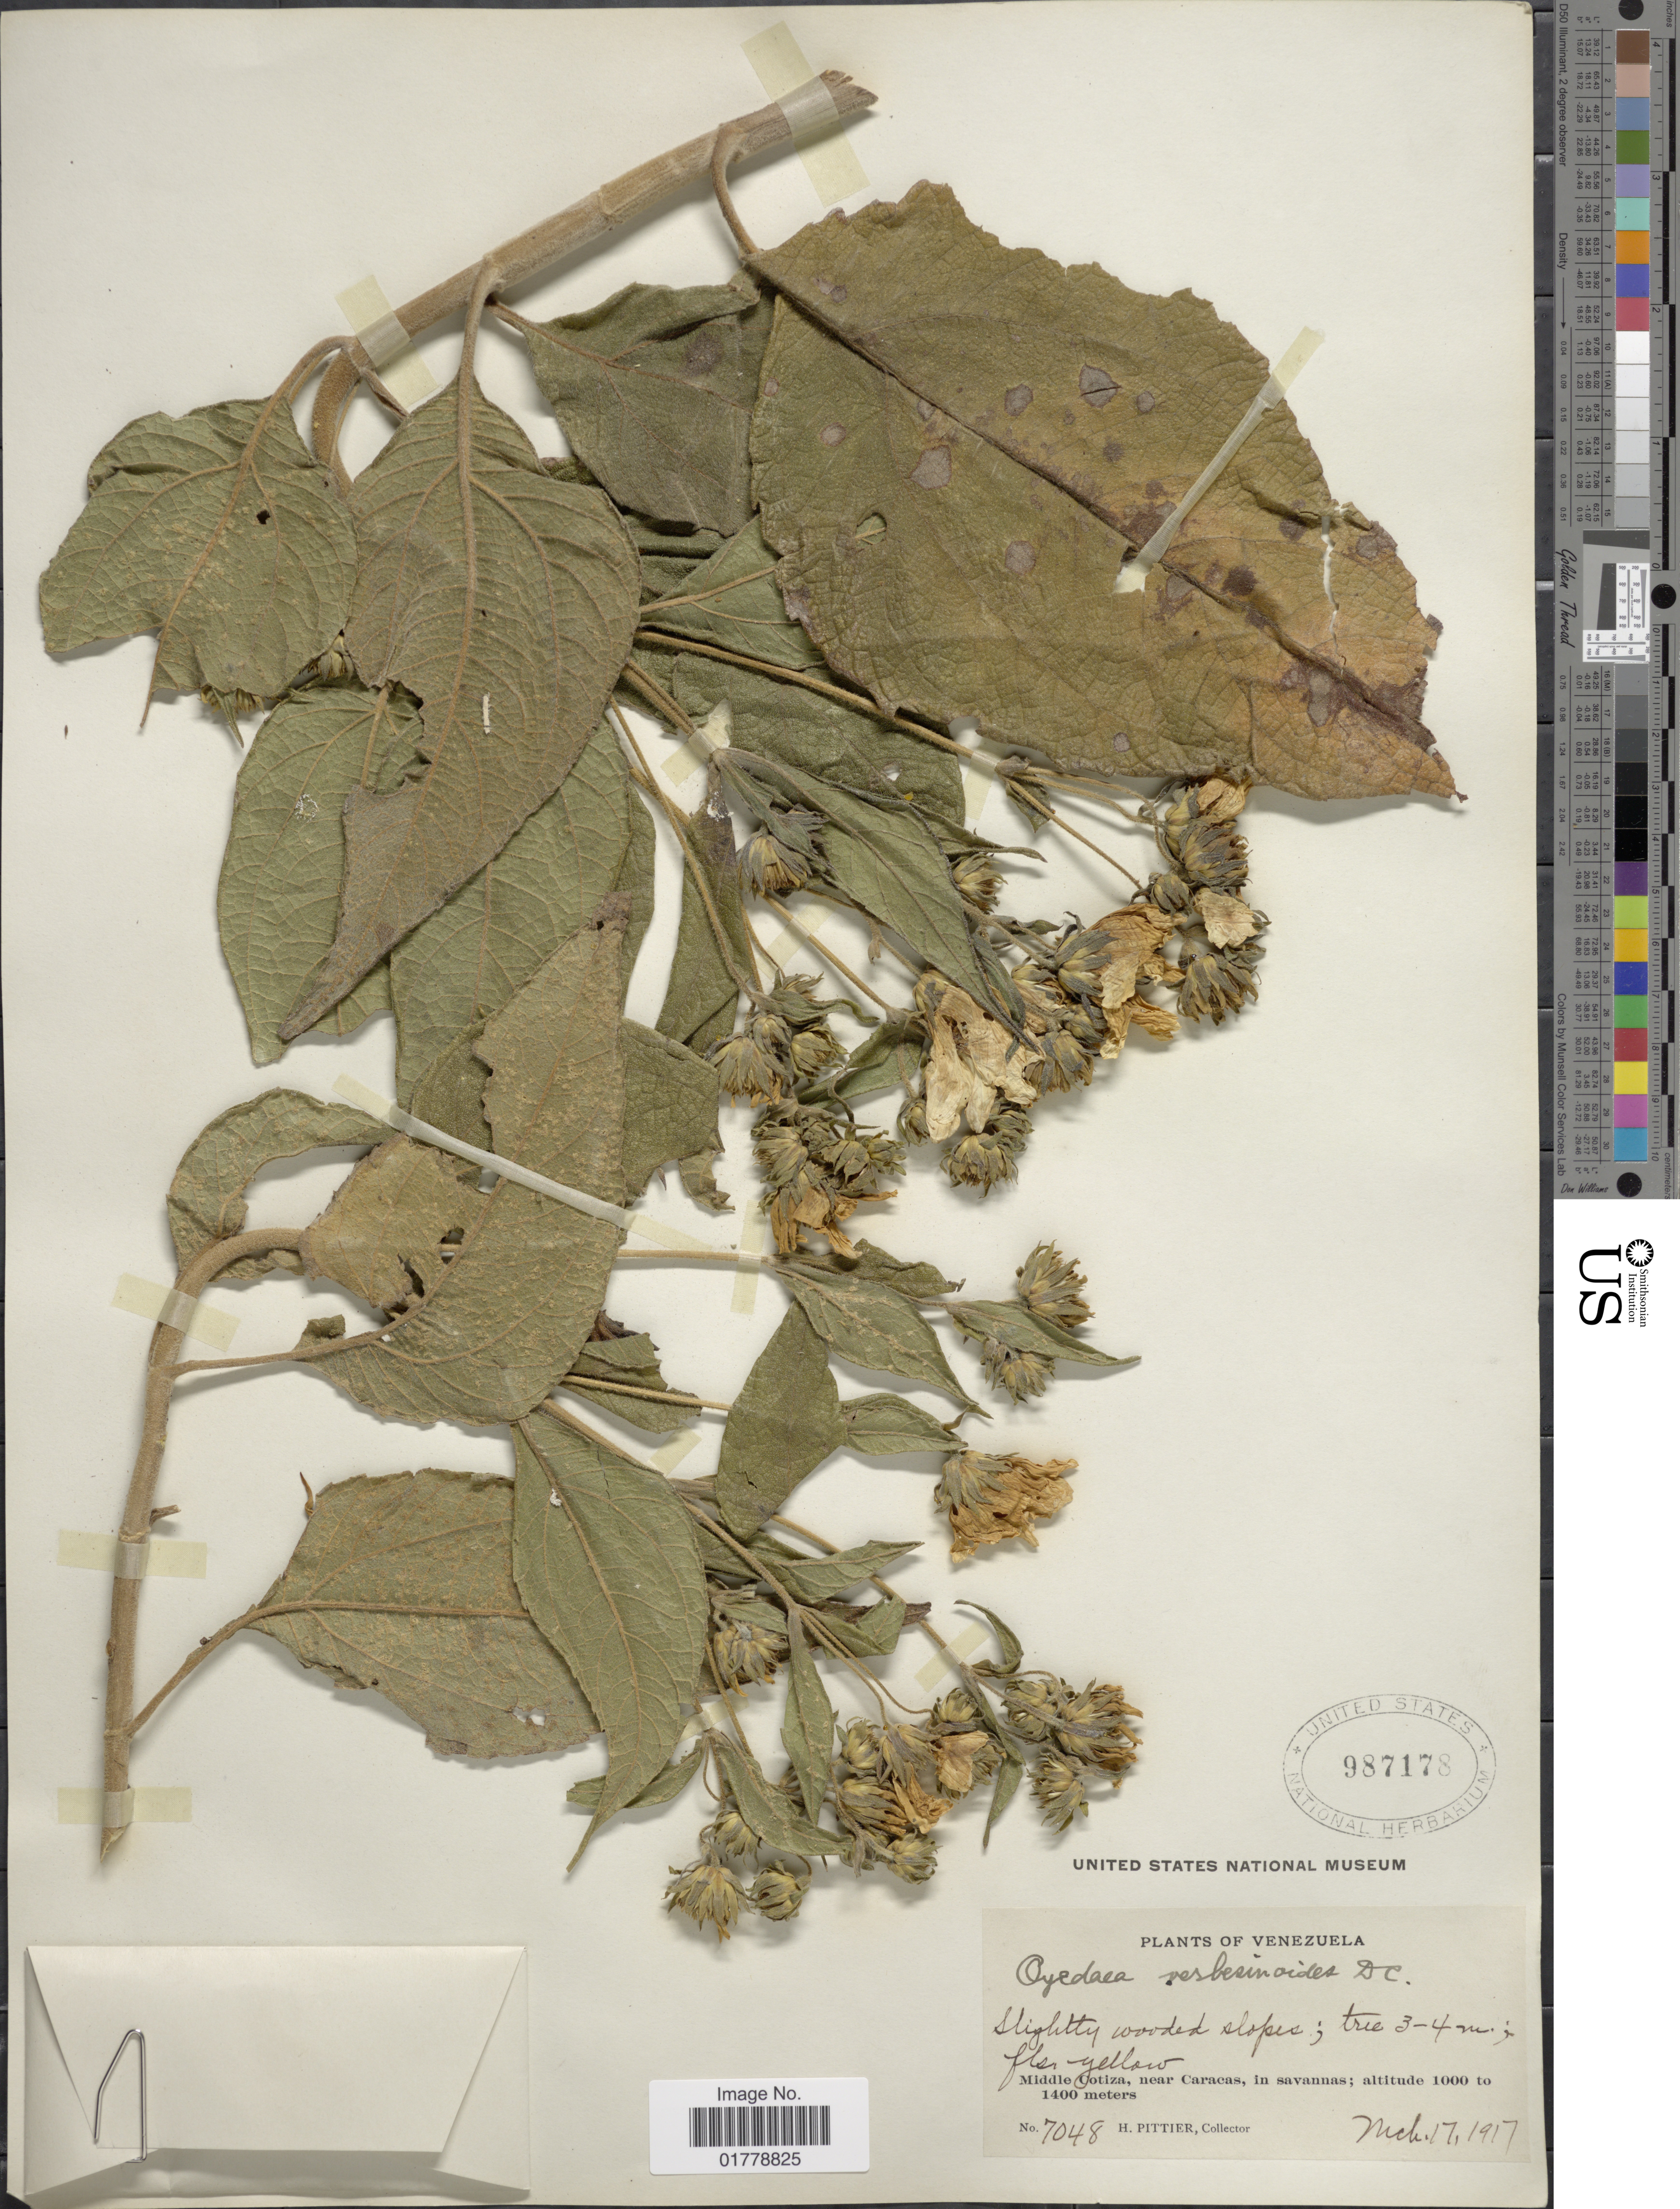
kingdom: Plantae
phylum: Tracheophyta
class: Magnoliopsida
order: Asterales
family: Asteraceae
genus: Oyedaea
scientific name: Oyedaea verbesinoides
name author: DC.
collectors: H. F. Pittier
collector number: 7048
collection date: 1917-03-17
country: Venezuela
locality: Middle Cotiza, near Caracas, in savannas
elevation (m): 1000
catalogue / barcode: US 987178